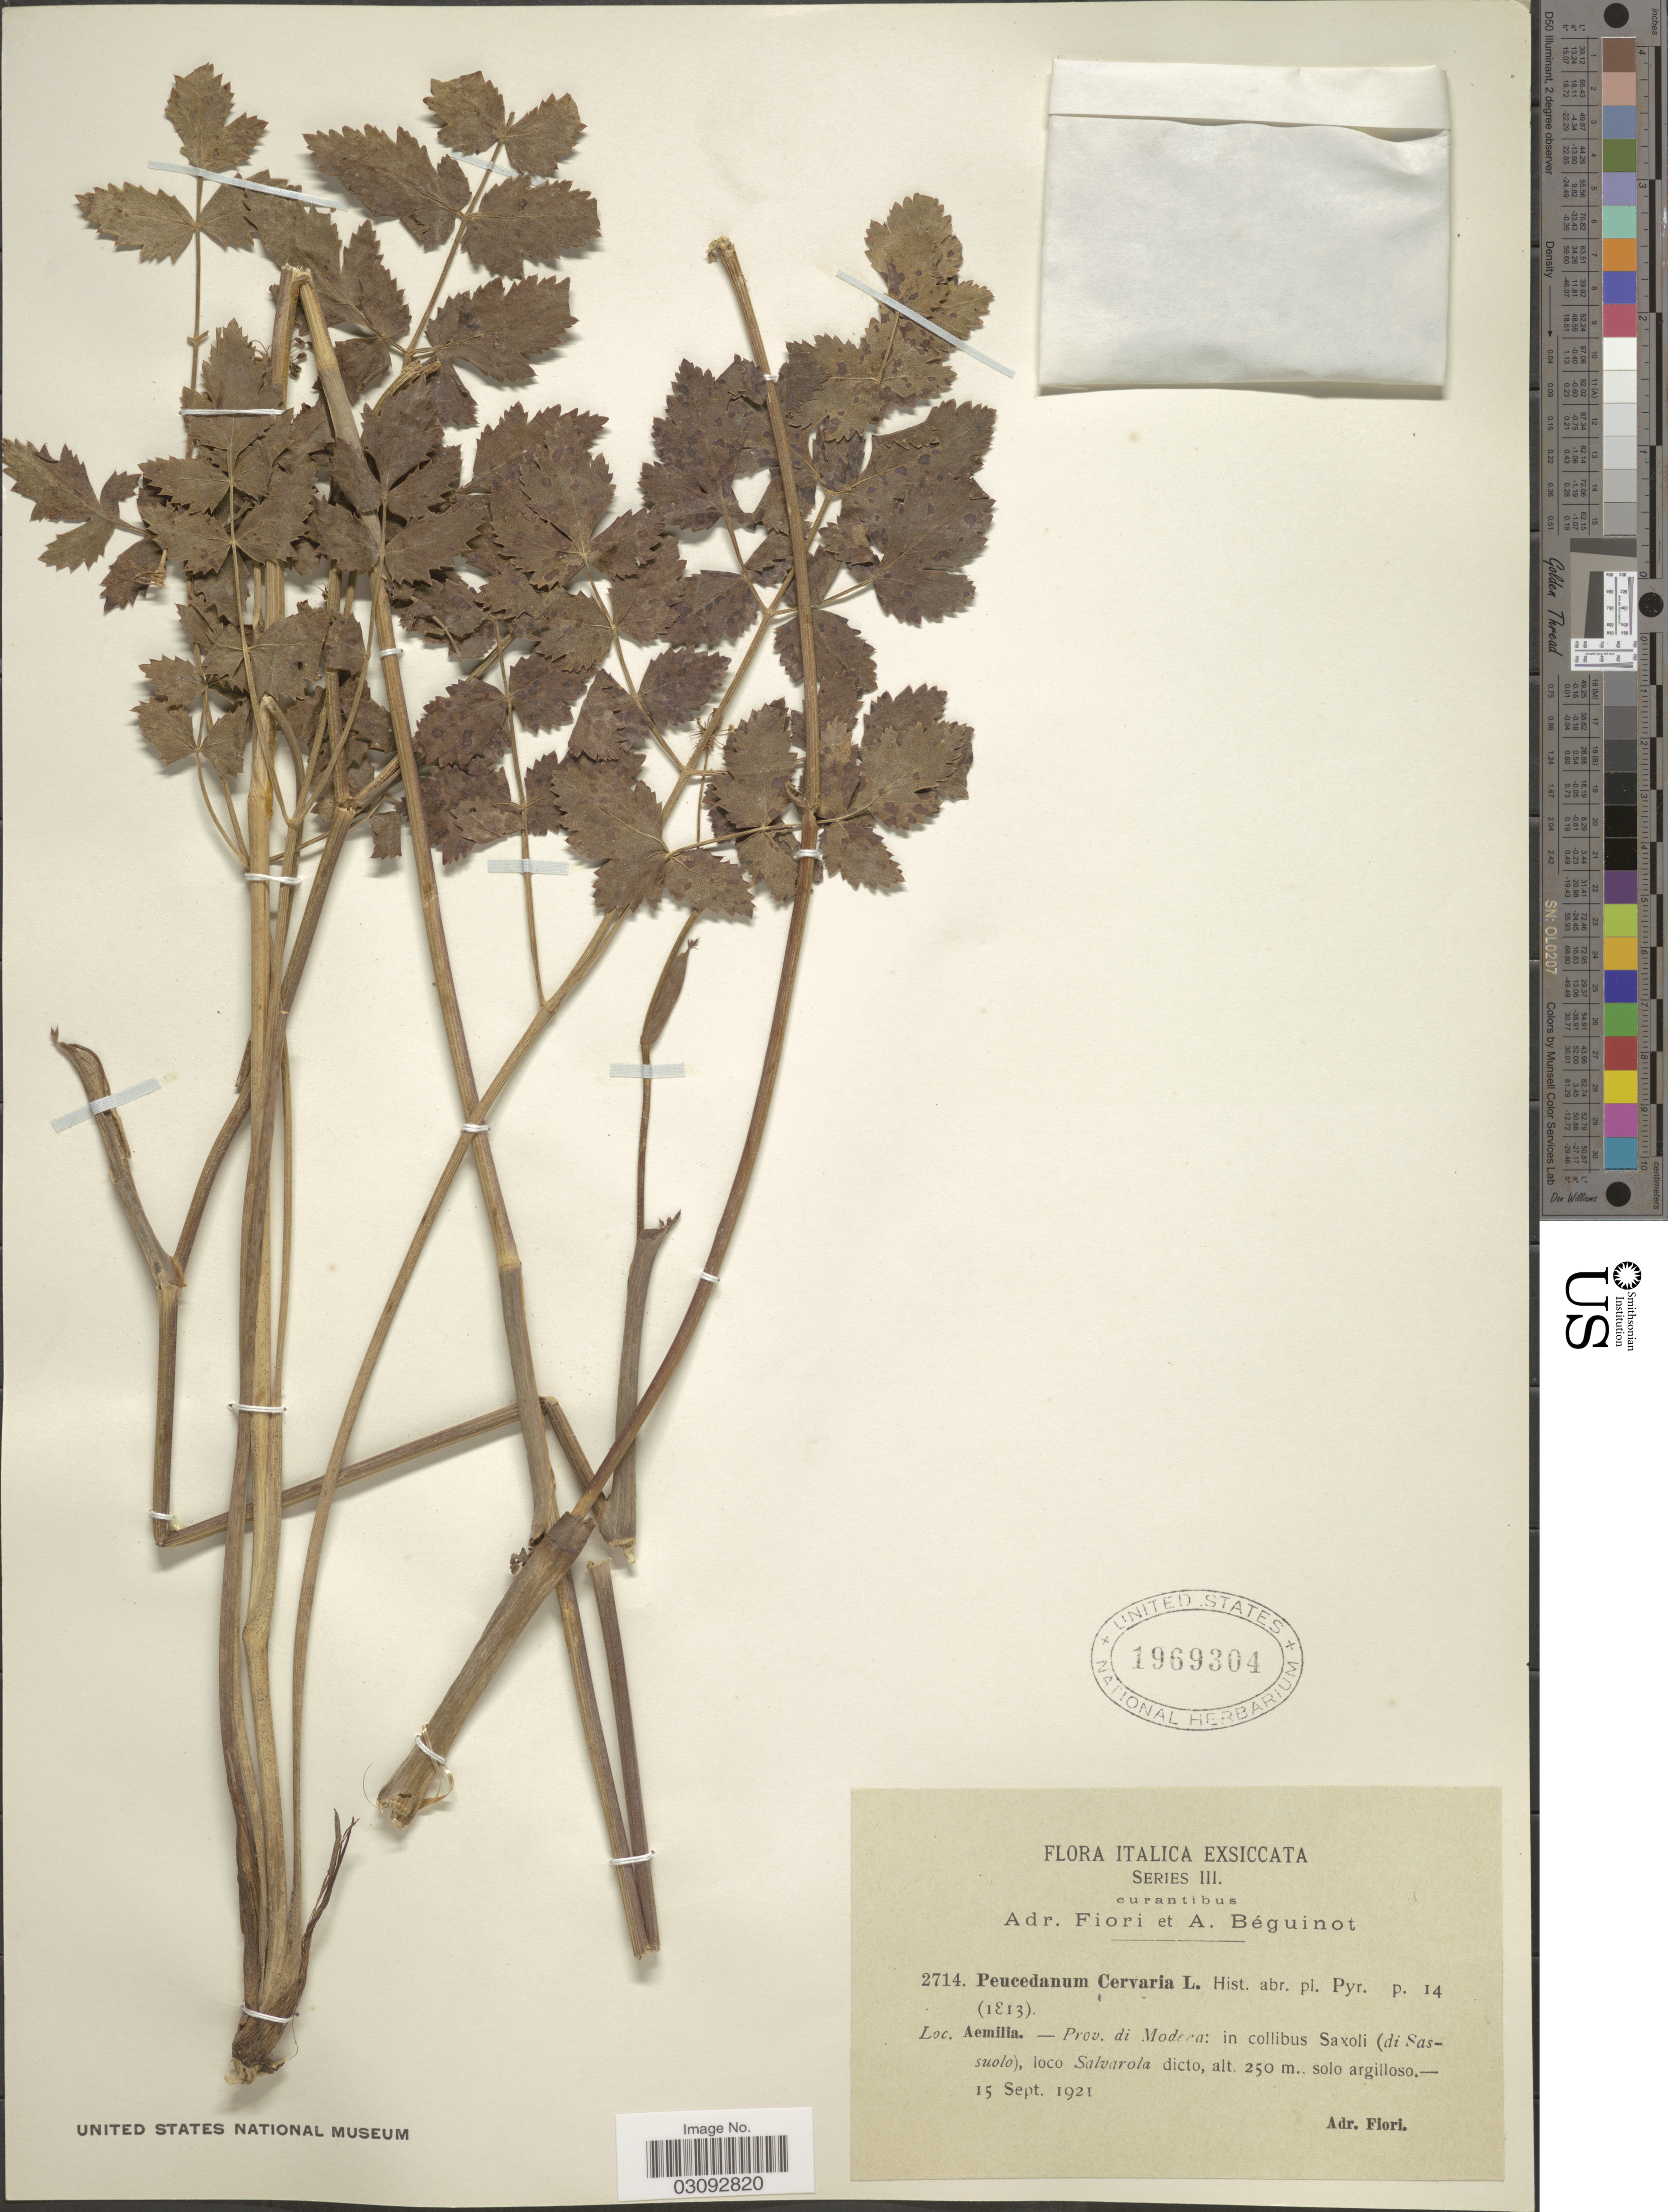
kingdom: Plantae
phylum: Tracheophyta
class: Magnoliopsida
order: Apiales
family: Apiaceae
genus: Peucedanum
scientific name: Peucedanum cervaria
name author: (L.) Cusson ex Lapeyr.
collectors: A. Fiori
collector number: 2714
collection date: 1921-09-15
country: Italy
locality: Aemilia - Prov. di Modeca: in collibus Saxoli (di Sasuolo), loco Salvarola dicto.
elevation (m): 250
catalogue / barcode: US 1969304